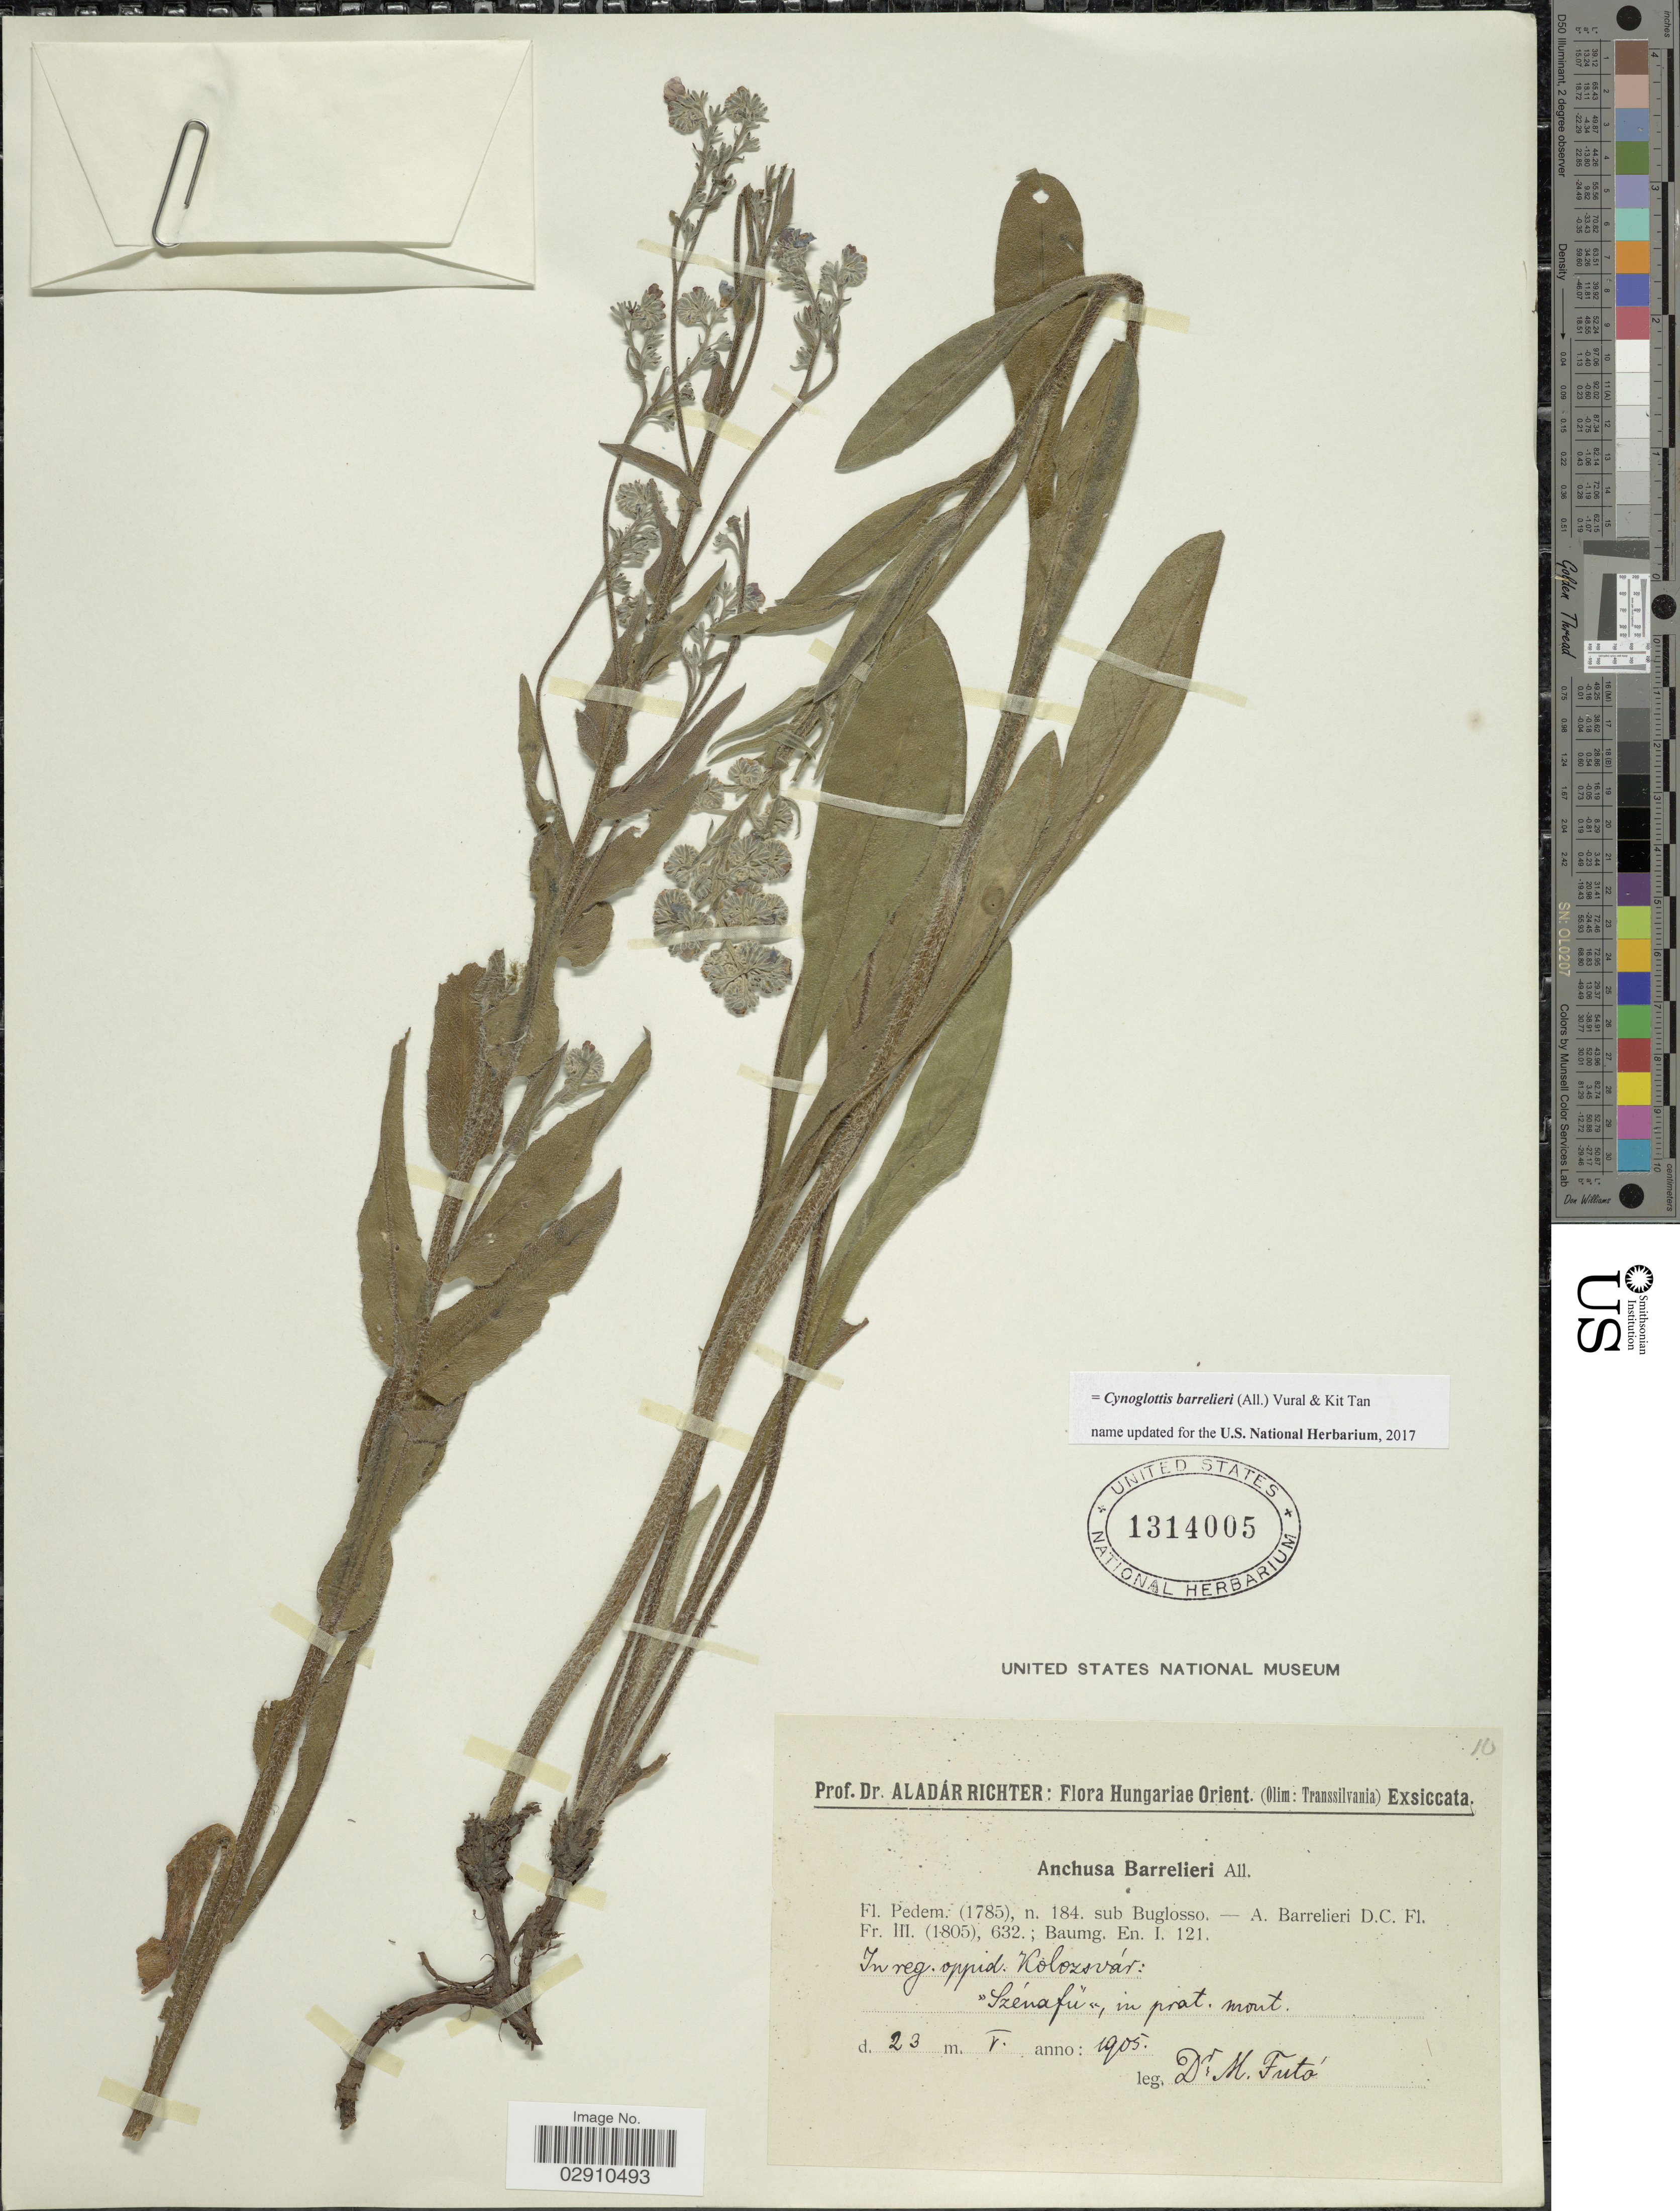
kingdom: Plantae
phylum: Tracheophyta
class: Magnoliopsida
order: Boraginales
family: Boraginaceae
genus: Cynoglottis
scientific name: Cynoglottis barrelieri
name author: (All.) Vural & Kit Tan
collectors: M. Futo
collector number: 10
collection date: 1905-05-23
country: Romania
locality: Hungariae Orient. (Olim: Transsilvania). In reg. oppid. Kolozsvár: "Szénafü" , in prat. mont.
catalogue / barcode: US 1314005